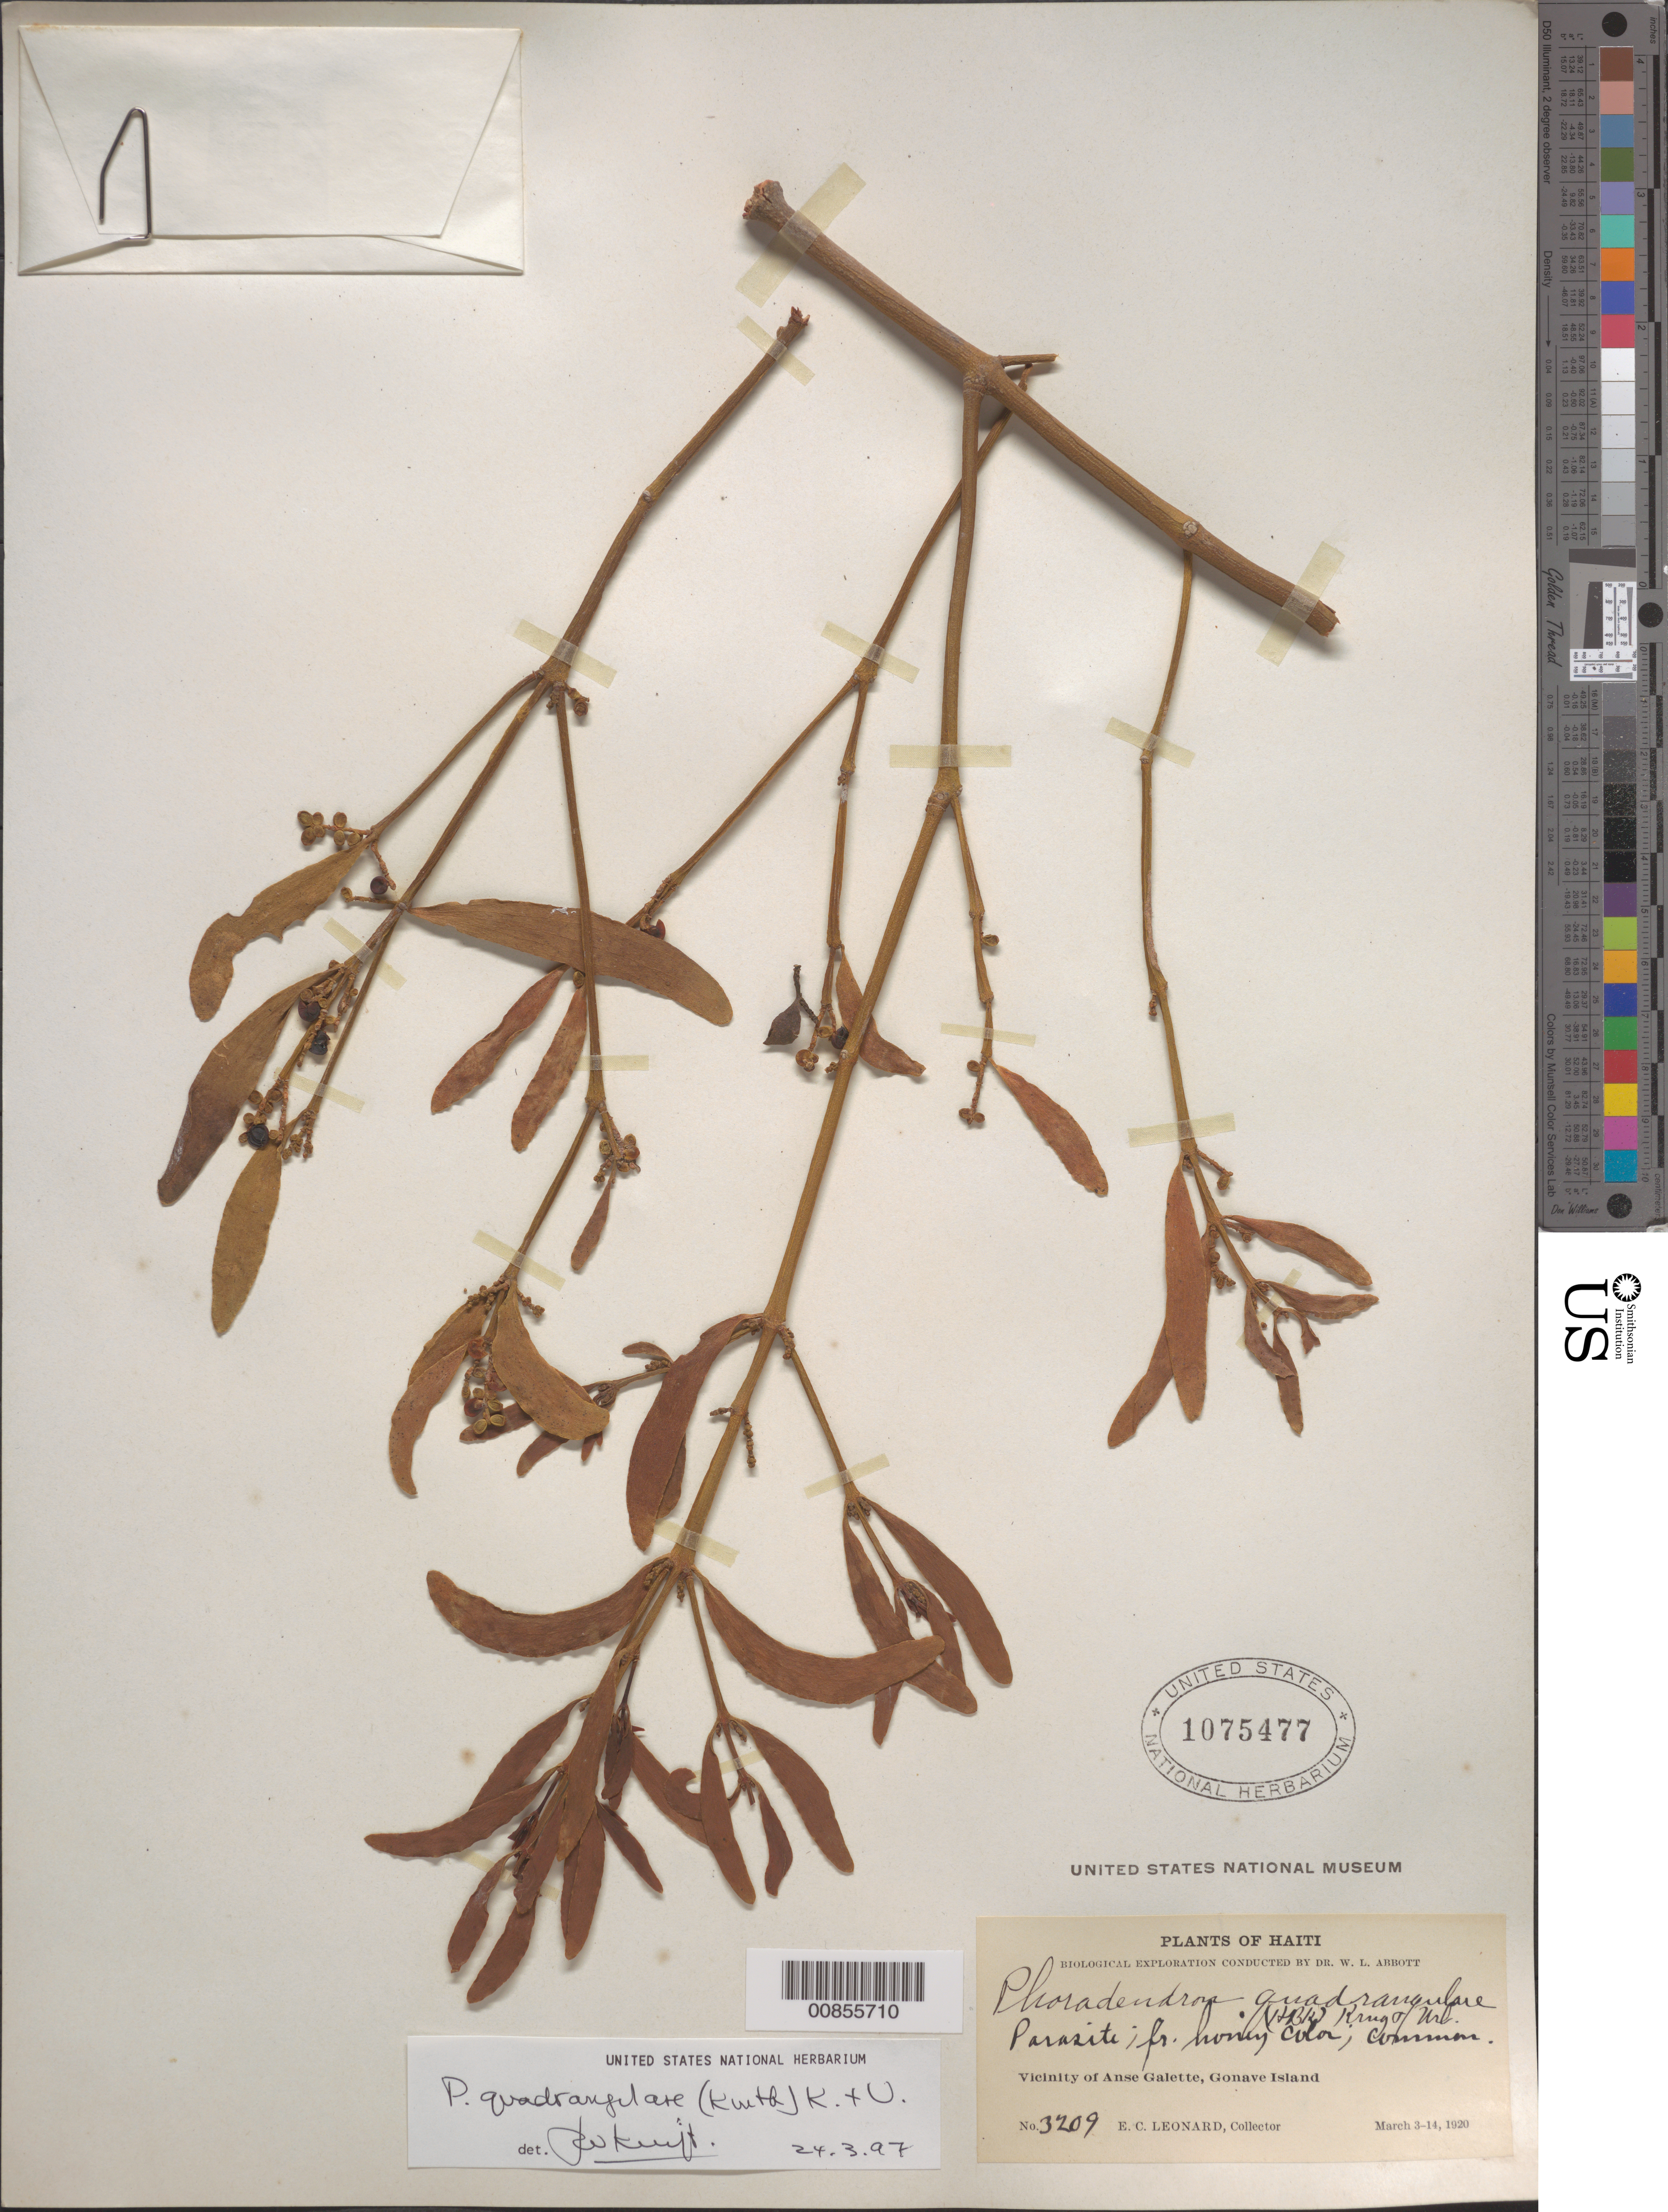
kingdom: Plantae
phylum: Tracheophyta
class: Magnoliopsida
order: Santalales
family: Viscaceae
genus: Phoradendron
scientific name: Phoradendron quadrangulare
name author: (Kunth) Griseb.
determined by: Kuijt, Job, (CANADA)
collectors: E. C. Leonard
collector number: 3209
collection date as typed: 03 Mar 1920 to 14 Mar 1920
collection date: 1920-03-03/1920-03-14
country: Haiti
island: Gonave I.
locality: Vicinity of Anse Galette.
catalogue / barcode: US 1075477